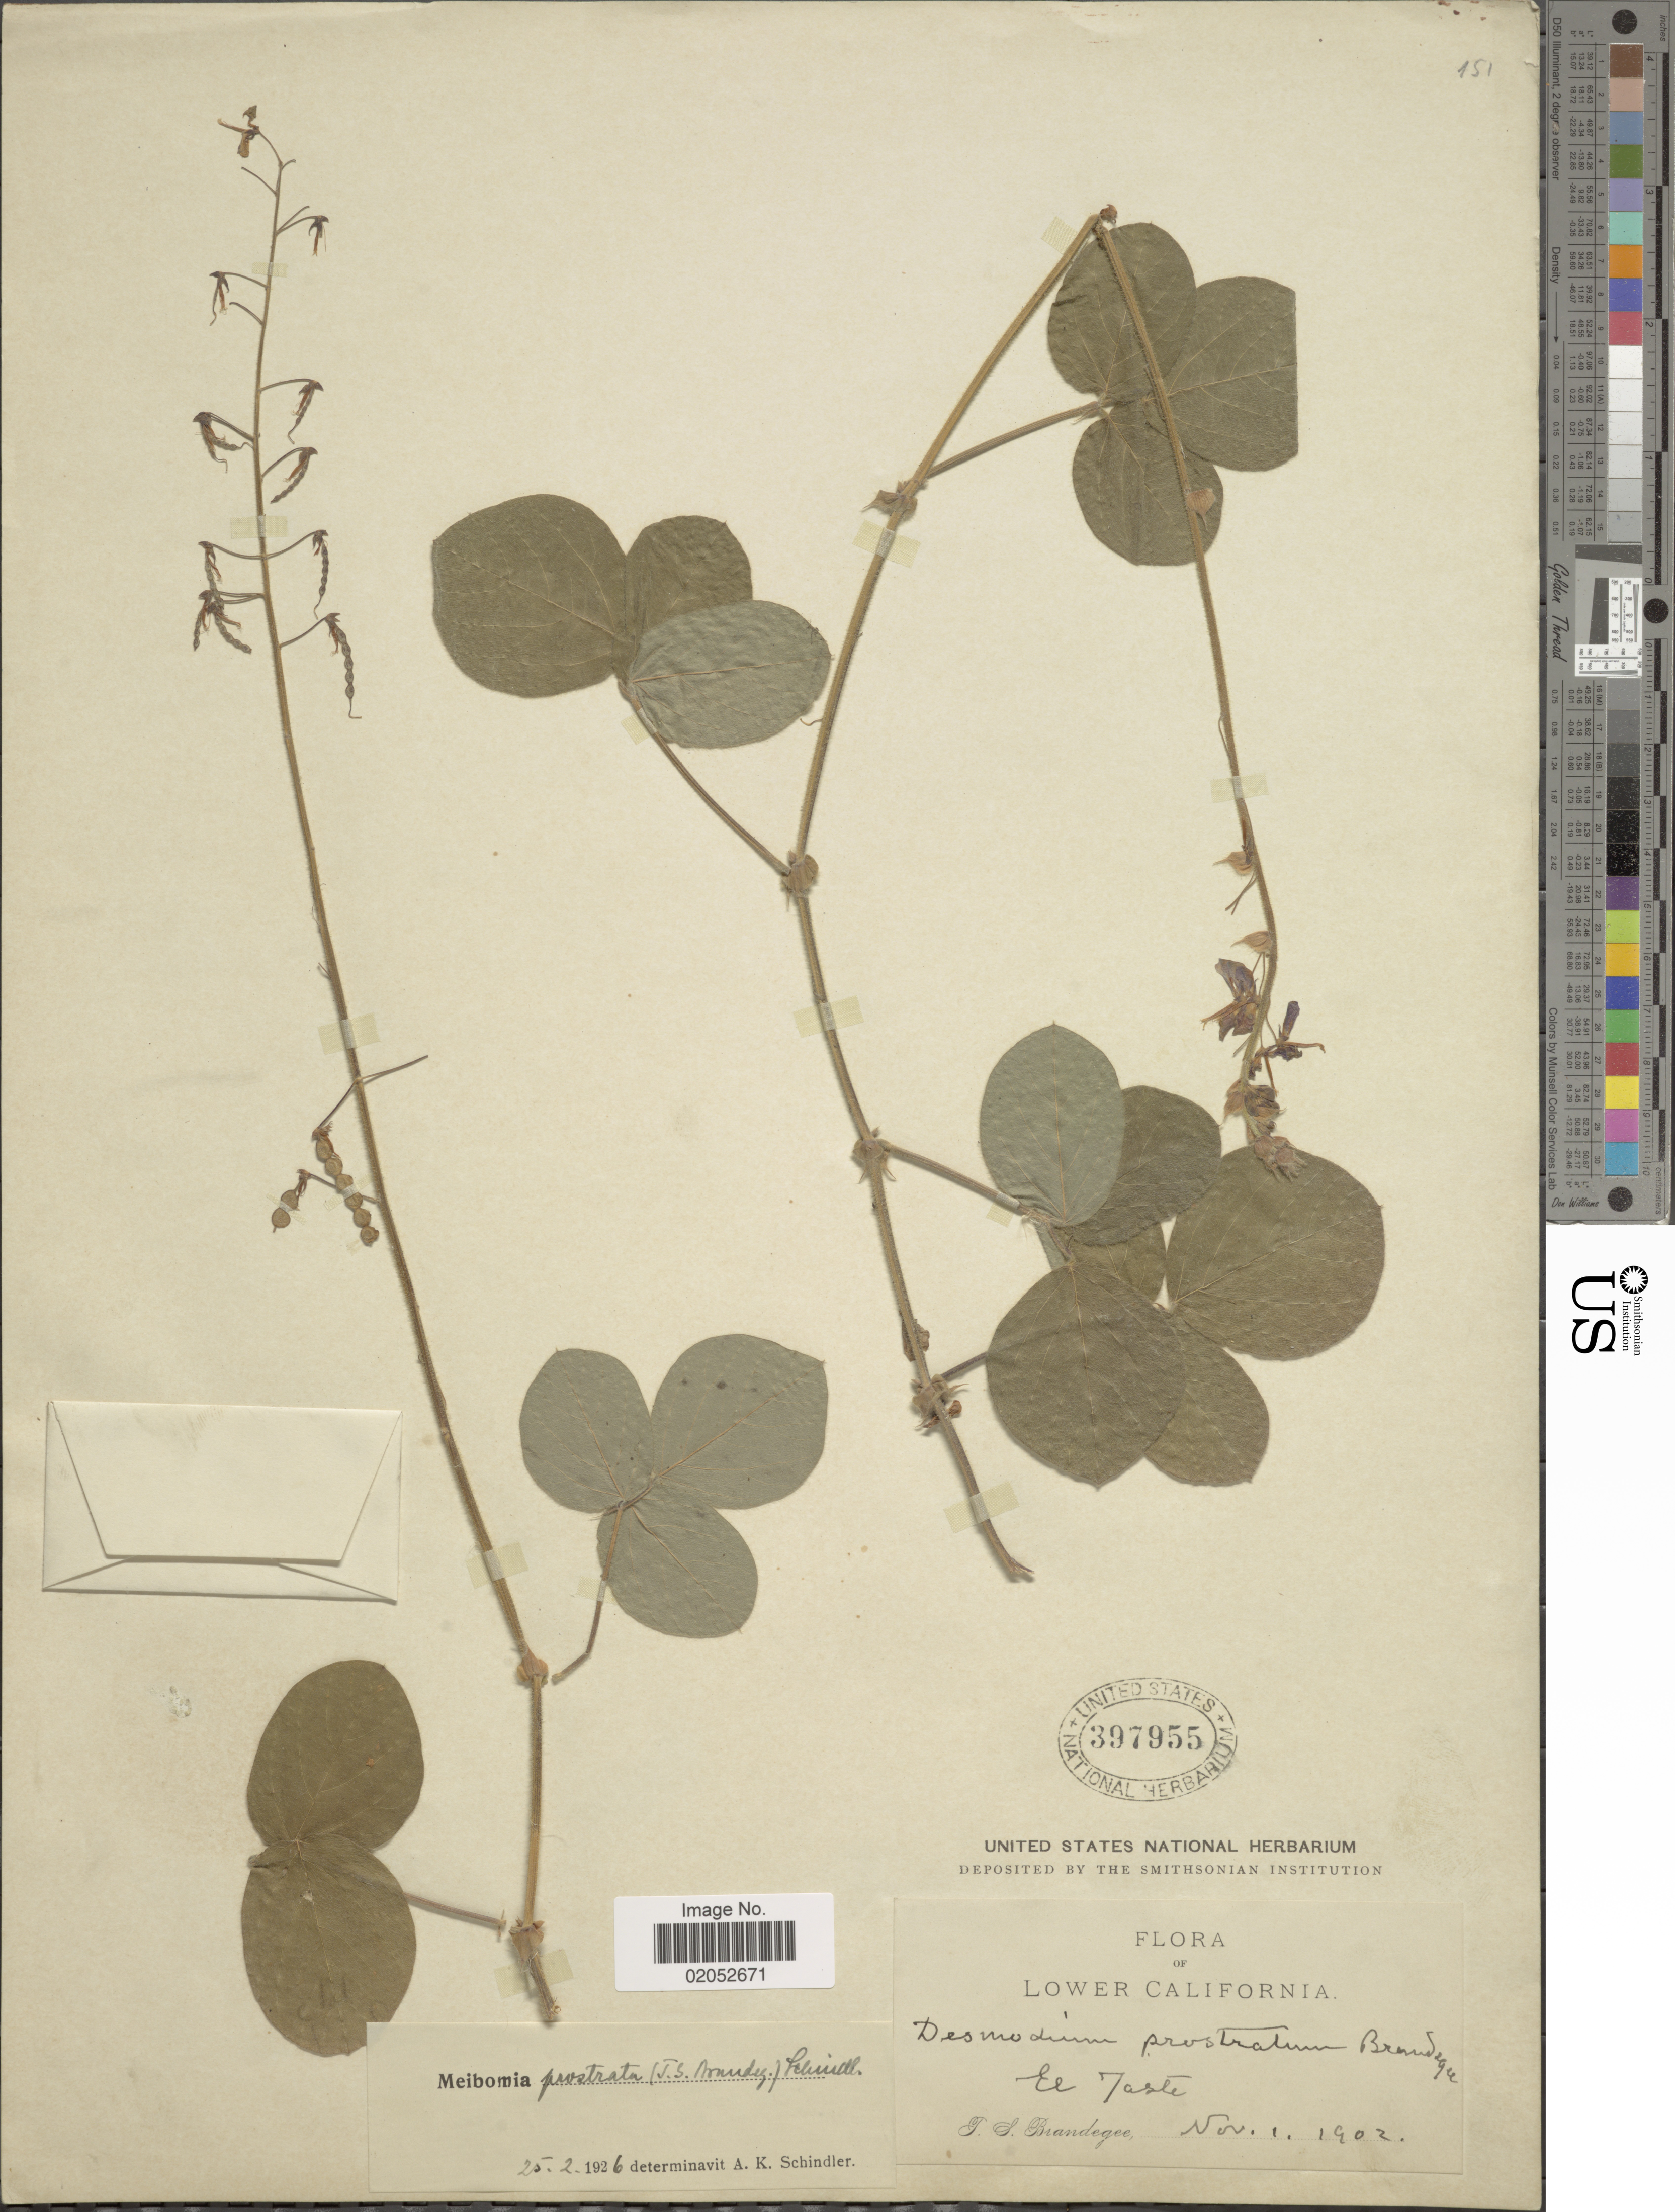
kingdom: Plantae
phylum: Tracheophyta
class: Magnoliopsida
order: Fabales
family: Fabaceae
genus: Desmodium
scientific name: Desmodium prostratum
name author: Brandegee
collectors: T. S. Brandegee (herbarium)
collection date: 1902-11-01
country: Mexico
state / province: Baja California Sur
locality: Lower California, El Taste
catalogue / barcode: US 397955